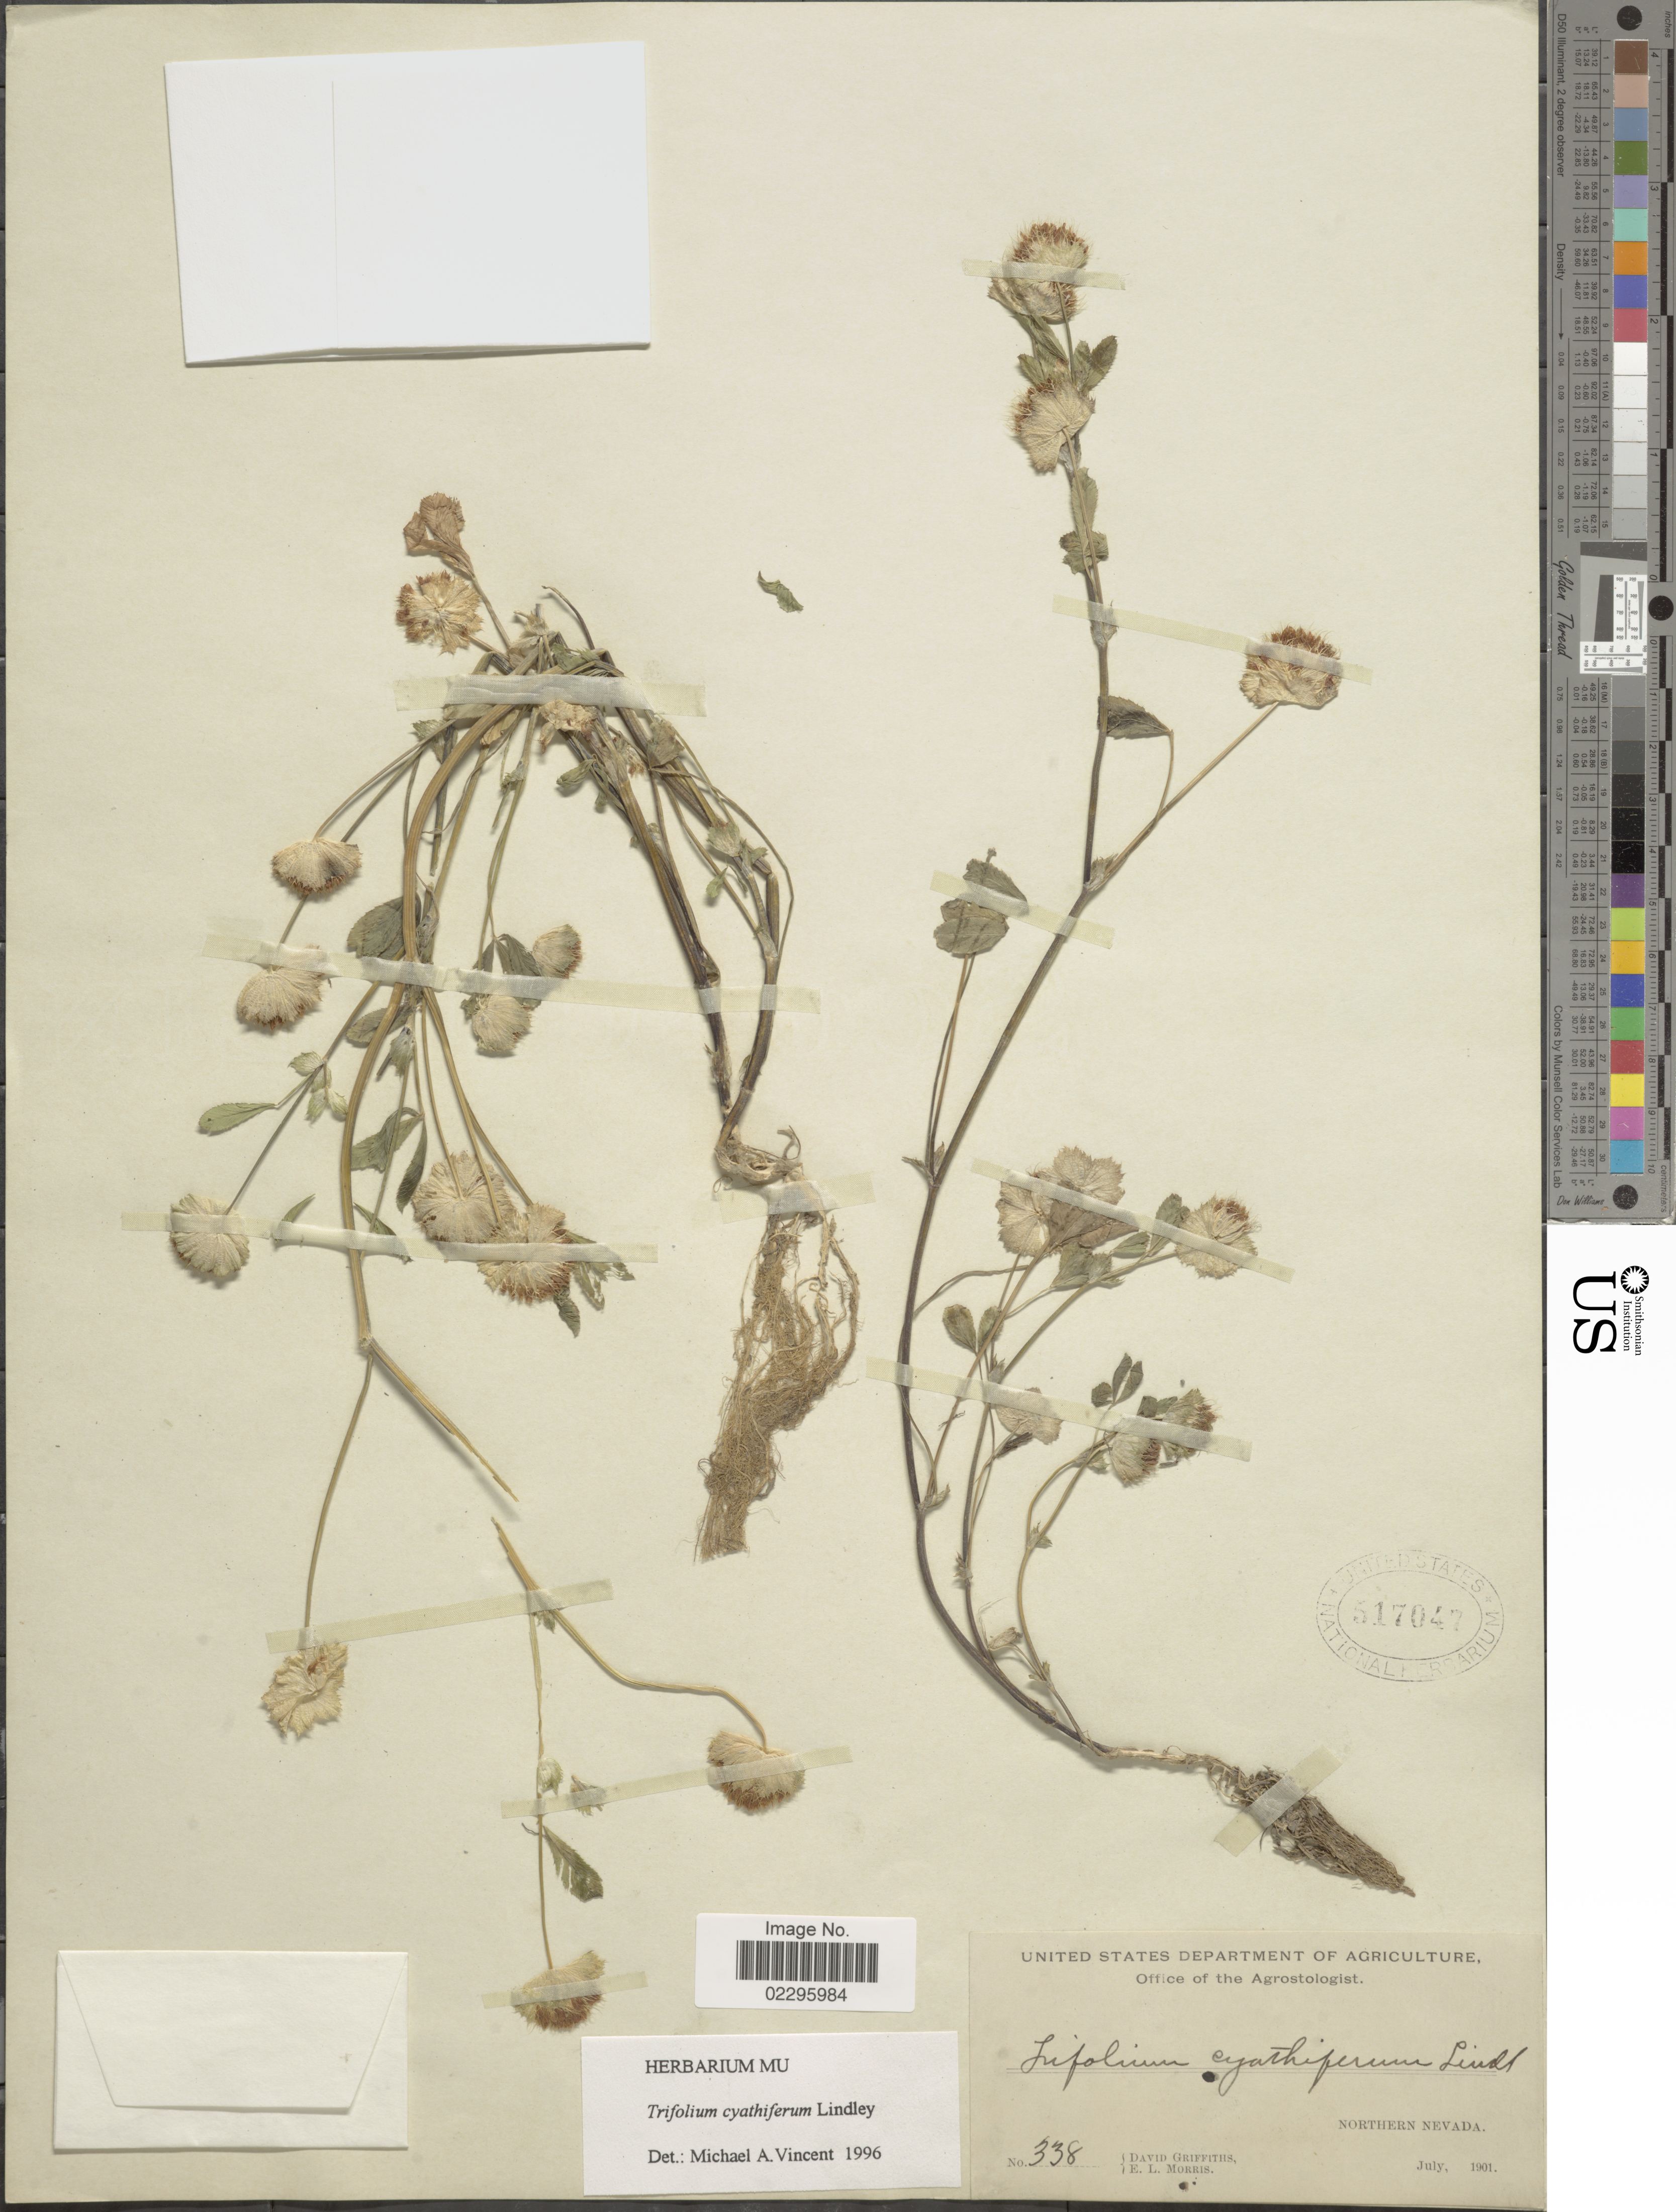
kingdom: Plantae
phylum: Tracheophyta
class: Magnoliopsida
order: Fabales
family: Fabaceae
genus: Trifolium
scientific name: Trifolium cyathiferum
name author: Lindl.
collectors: D. Griffiths & E. Morris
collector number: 338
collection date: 1901-07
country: United States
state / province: Nevada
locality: Northern Nevada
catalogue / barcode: US 517047